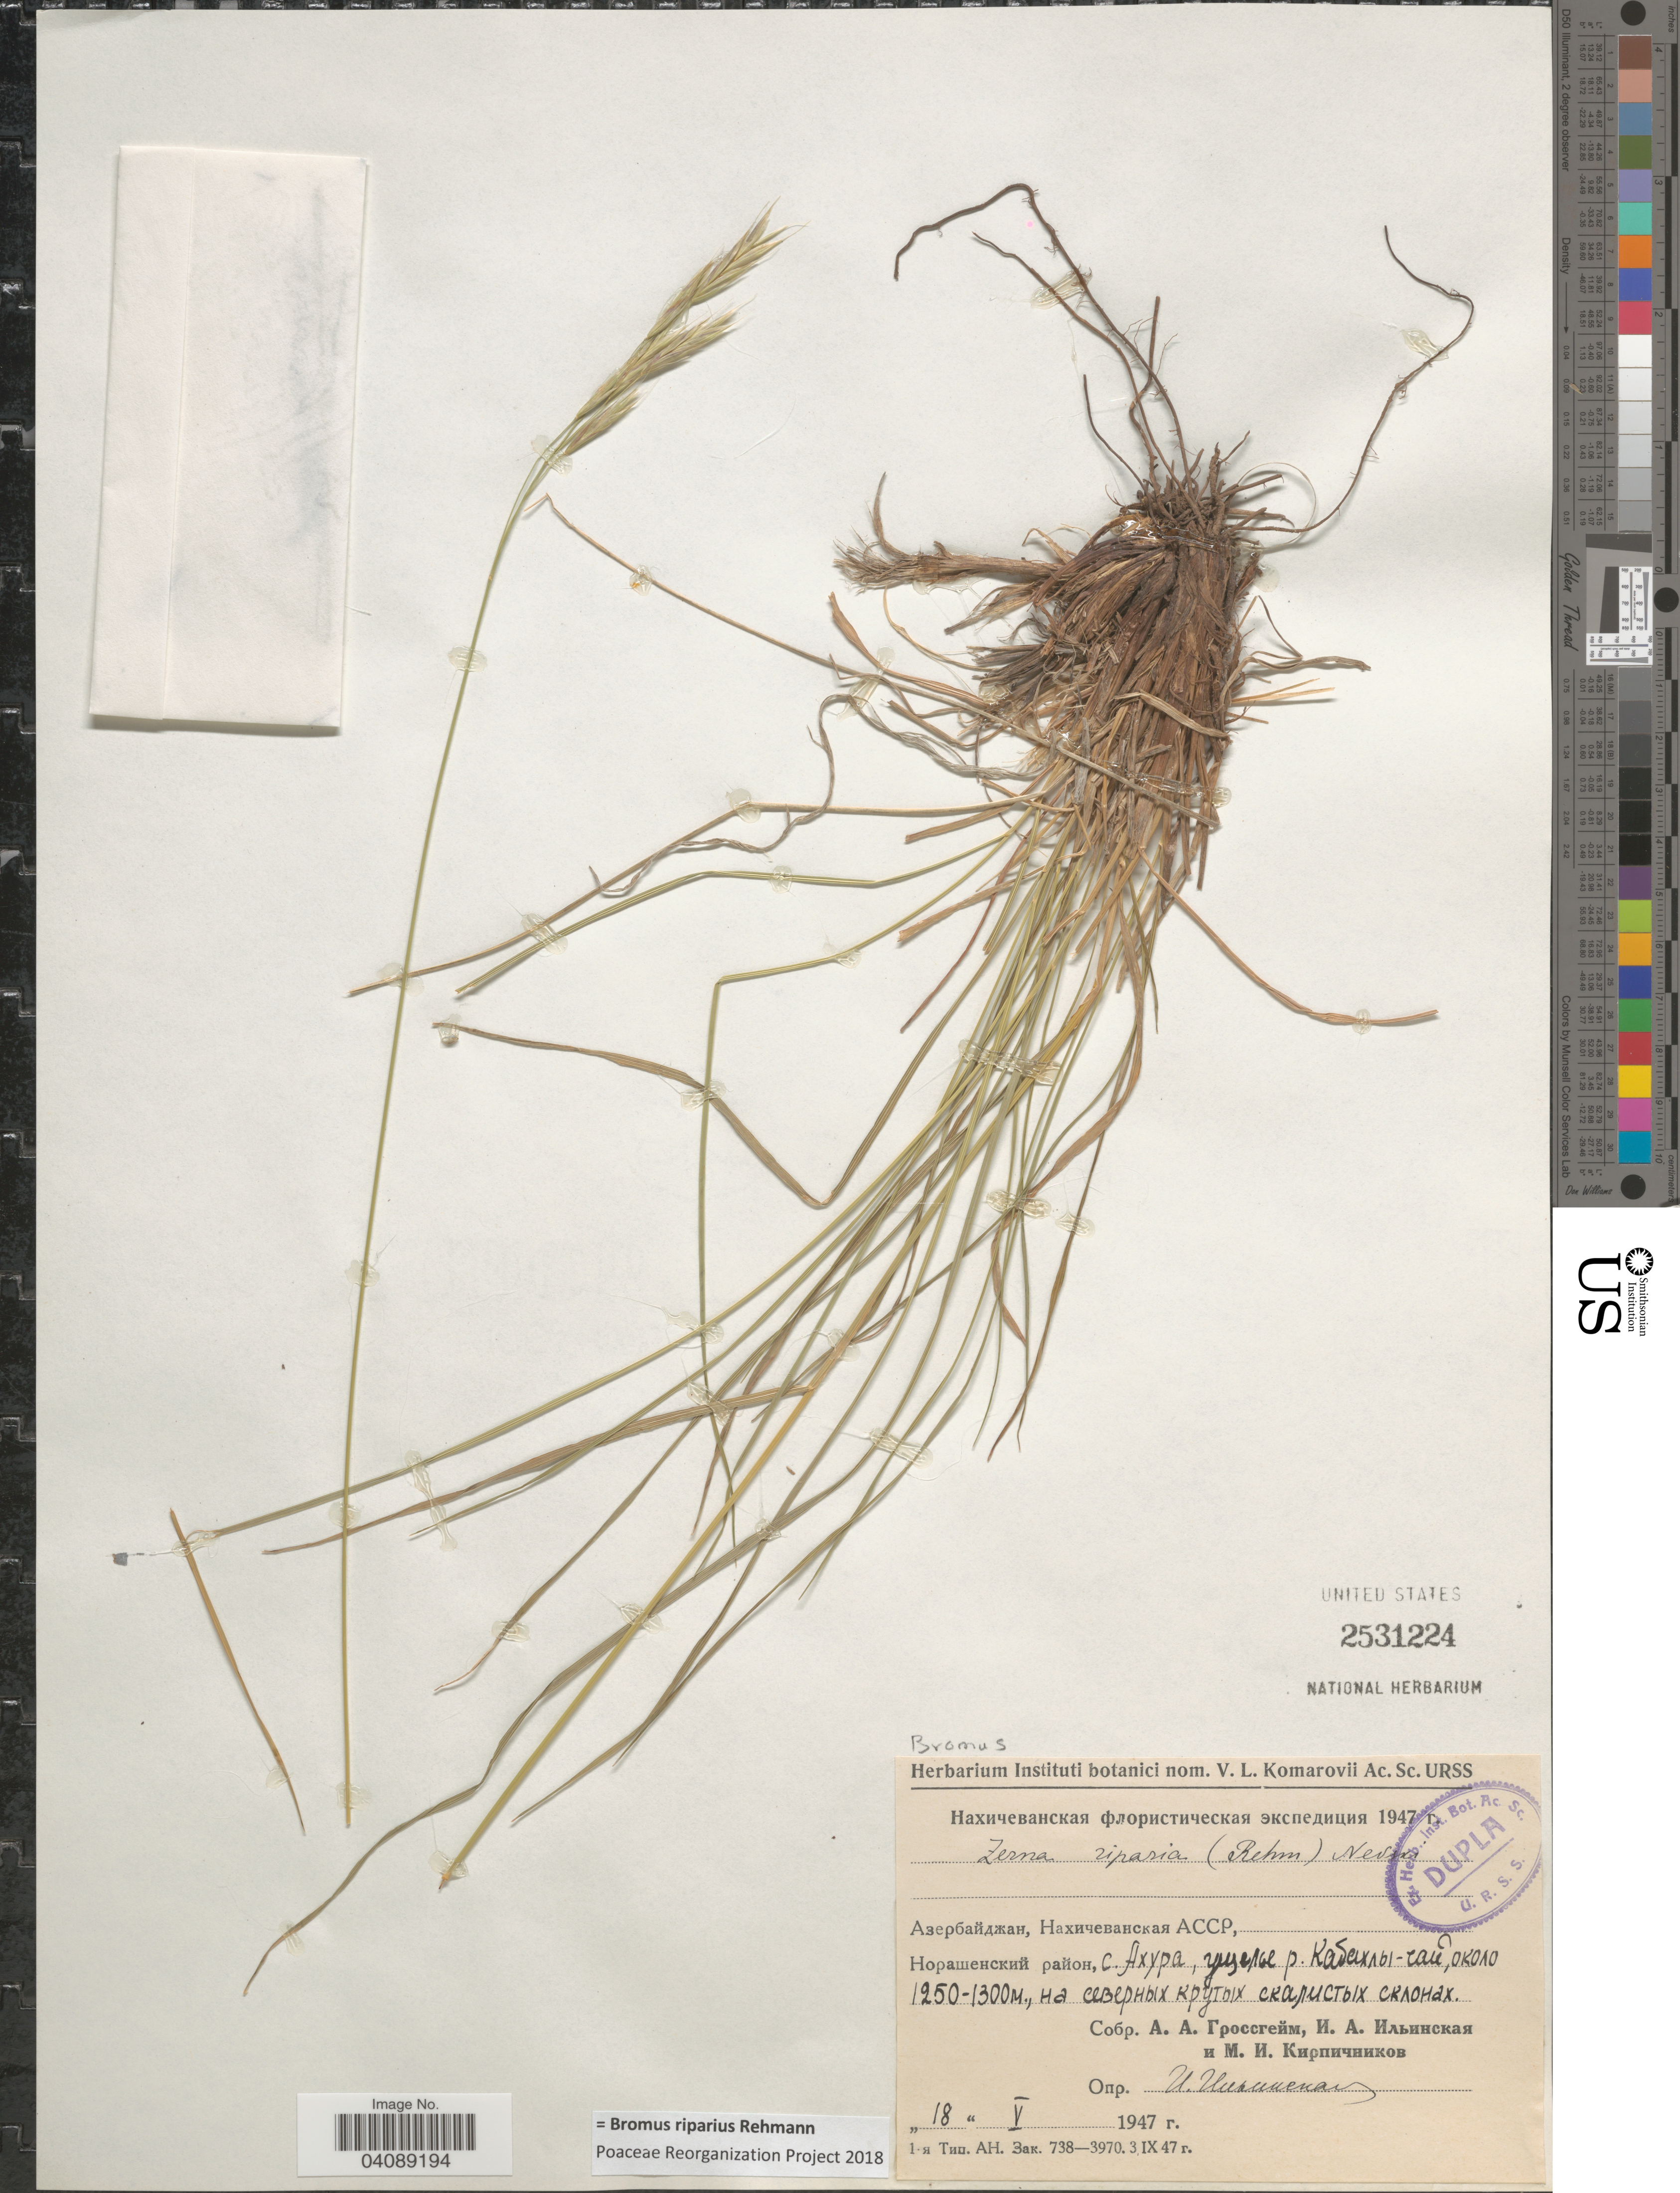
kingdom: Plantae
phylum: Tracheophyta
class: Liliopsida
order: Poales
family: Poaceae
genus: Bromus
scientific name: Bromus riparius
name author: Rehmann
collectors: A. Grossgeim, I. Ilinskaya & M. Kirpichnikov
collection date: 1947-05-18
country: Azerbaijan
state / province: Nakhchivan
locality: Akhura, gorge of river Kabakhly-chai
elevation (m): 1250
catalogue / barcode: US 2531224